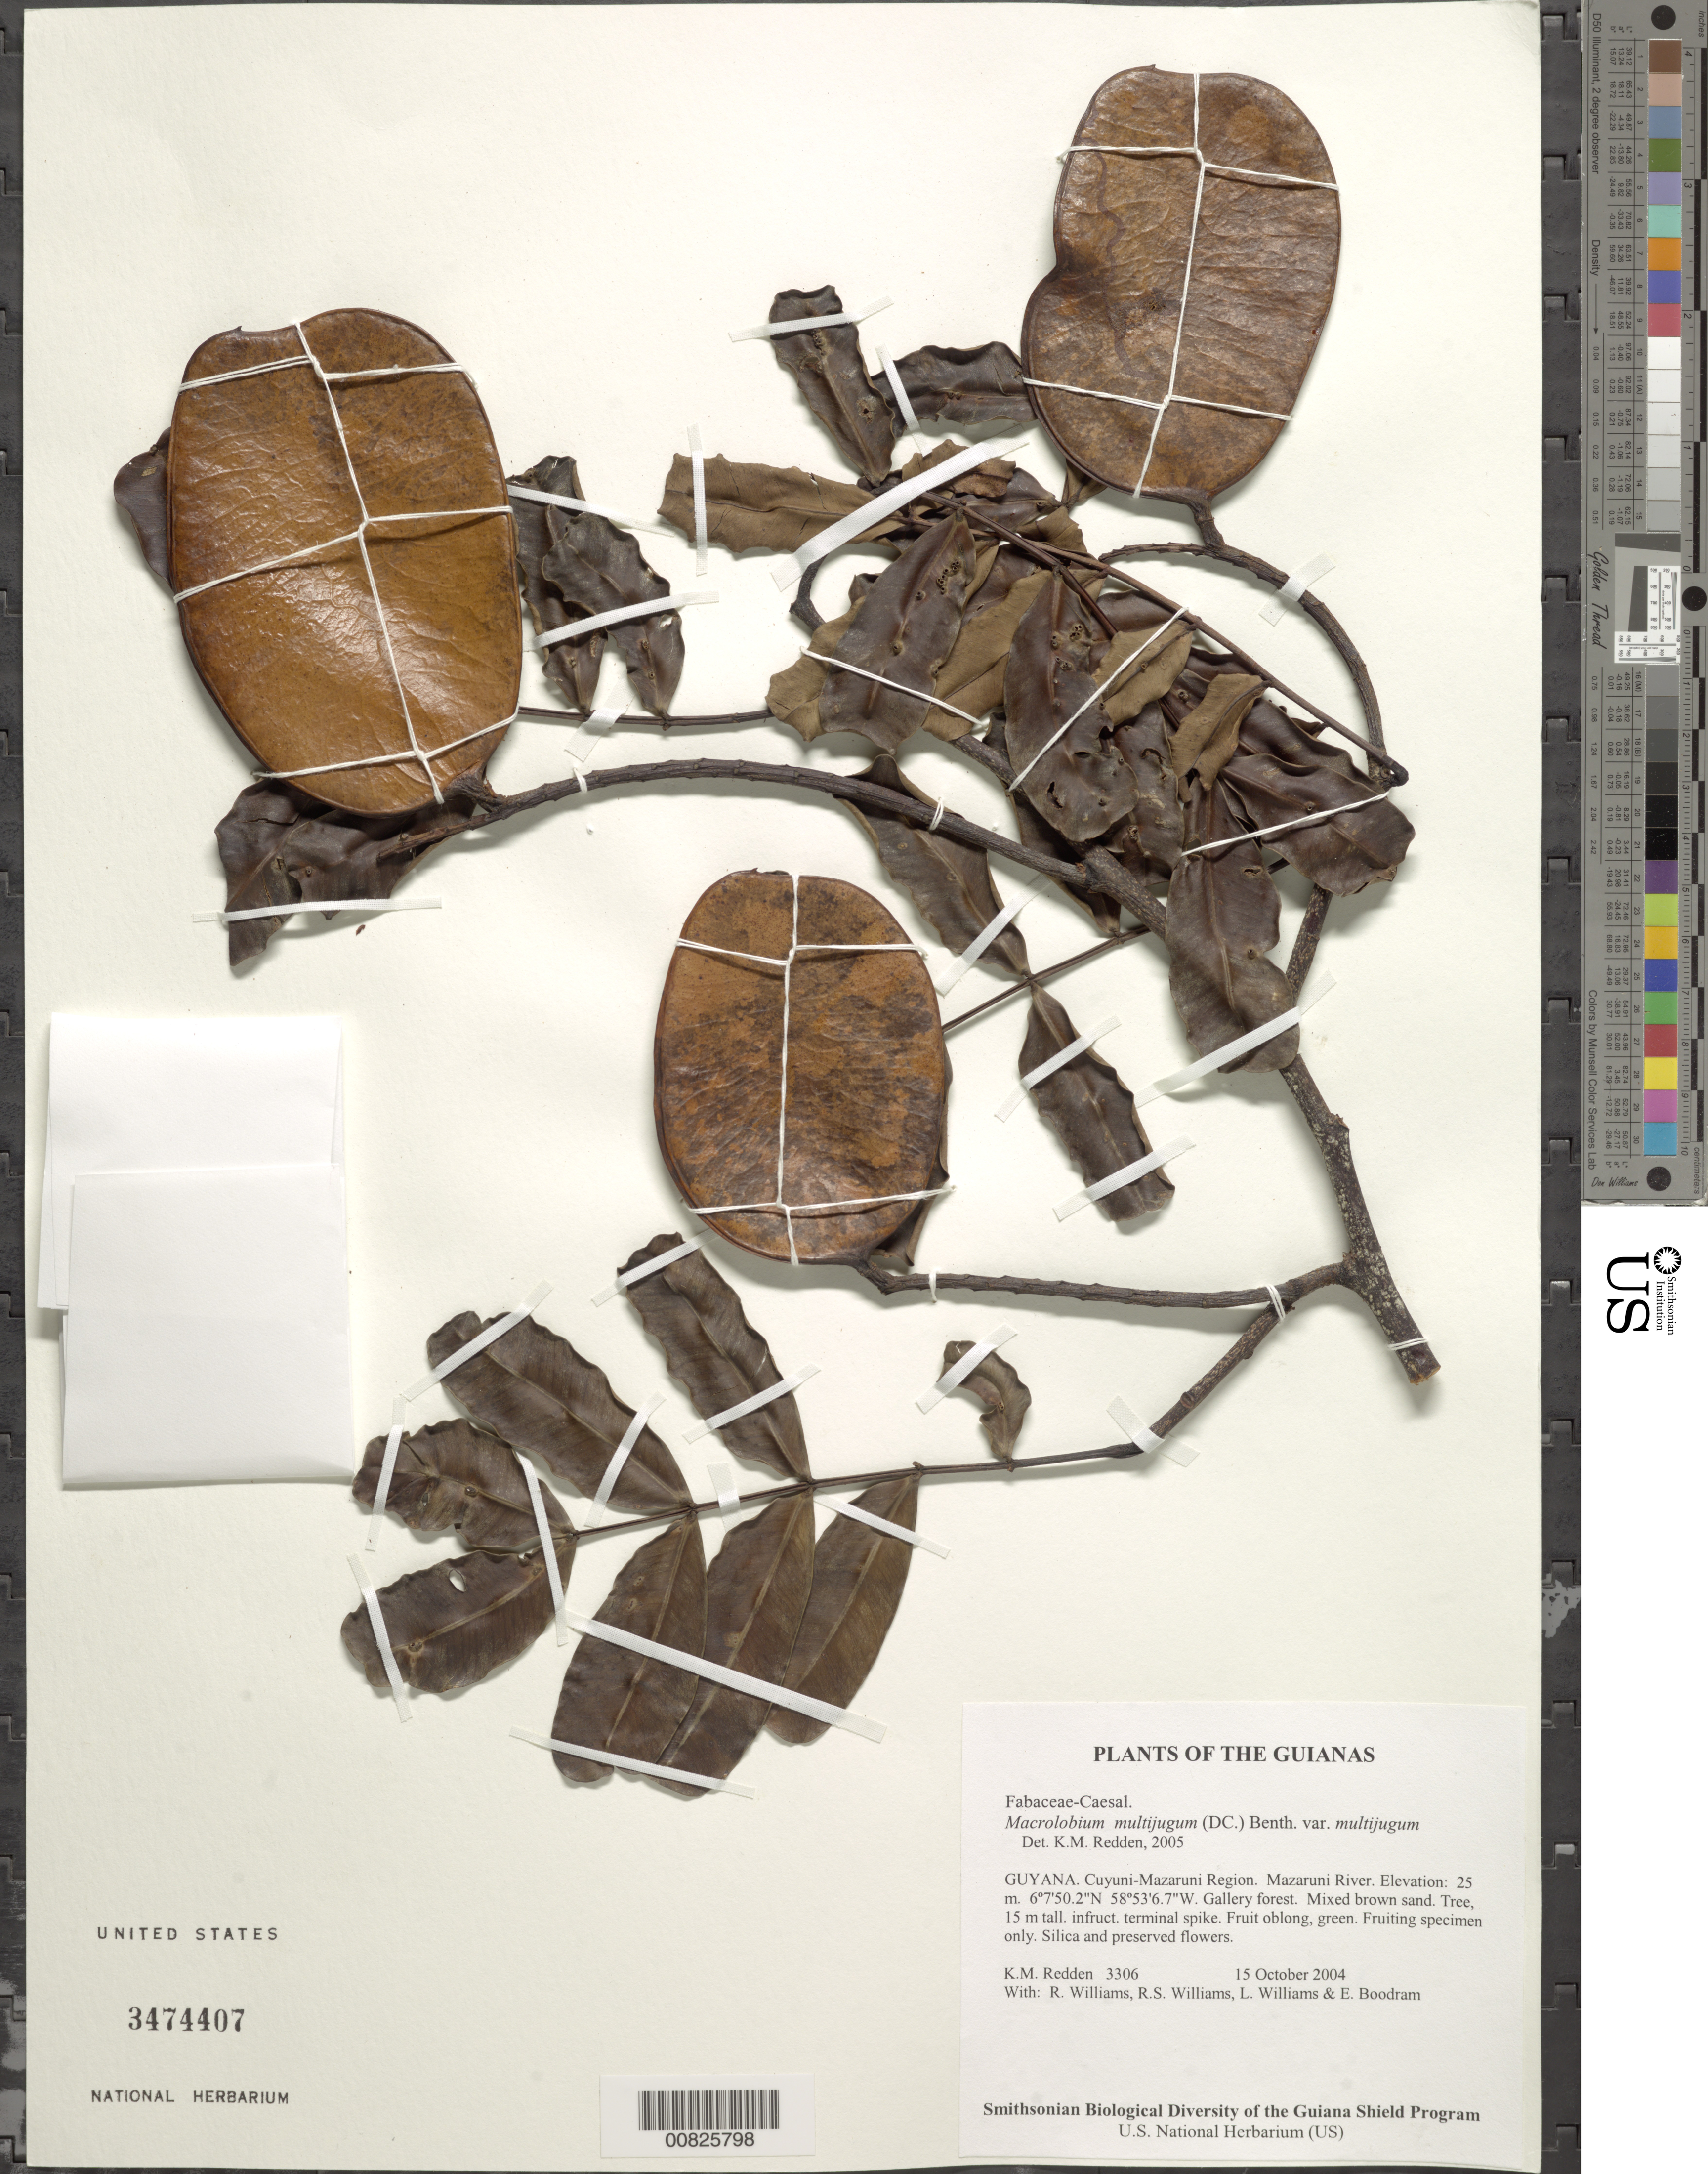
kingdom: Plantae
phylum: Tracheophyta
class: Magnoliopsida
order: Fabales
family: Fabaceae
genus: Macrolobium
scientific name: Macrolobium multijugum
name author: (DC.) Benth.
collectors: K. M. Redden, R. Williams, R. S. Williams, L. Williams & E. Boodram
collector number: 3306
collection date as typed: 15 October 2004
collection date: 2004-10-15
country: Guyana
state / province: Cuyuni-Mazaruni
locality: Mazaruni River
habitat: Gallery forest. Mixed brown sand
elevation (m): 25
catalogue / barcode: US 3474407